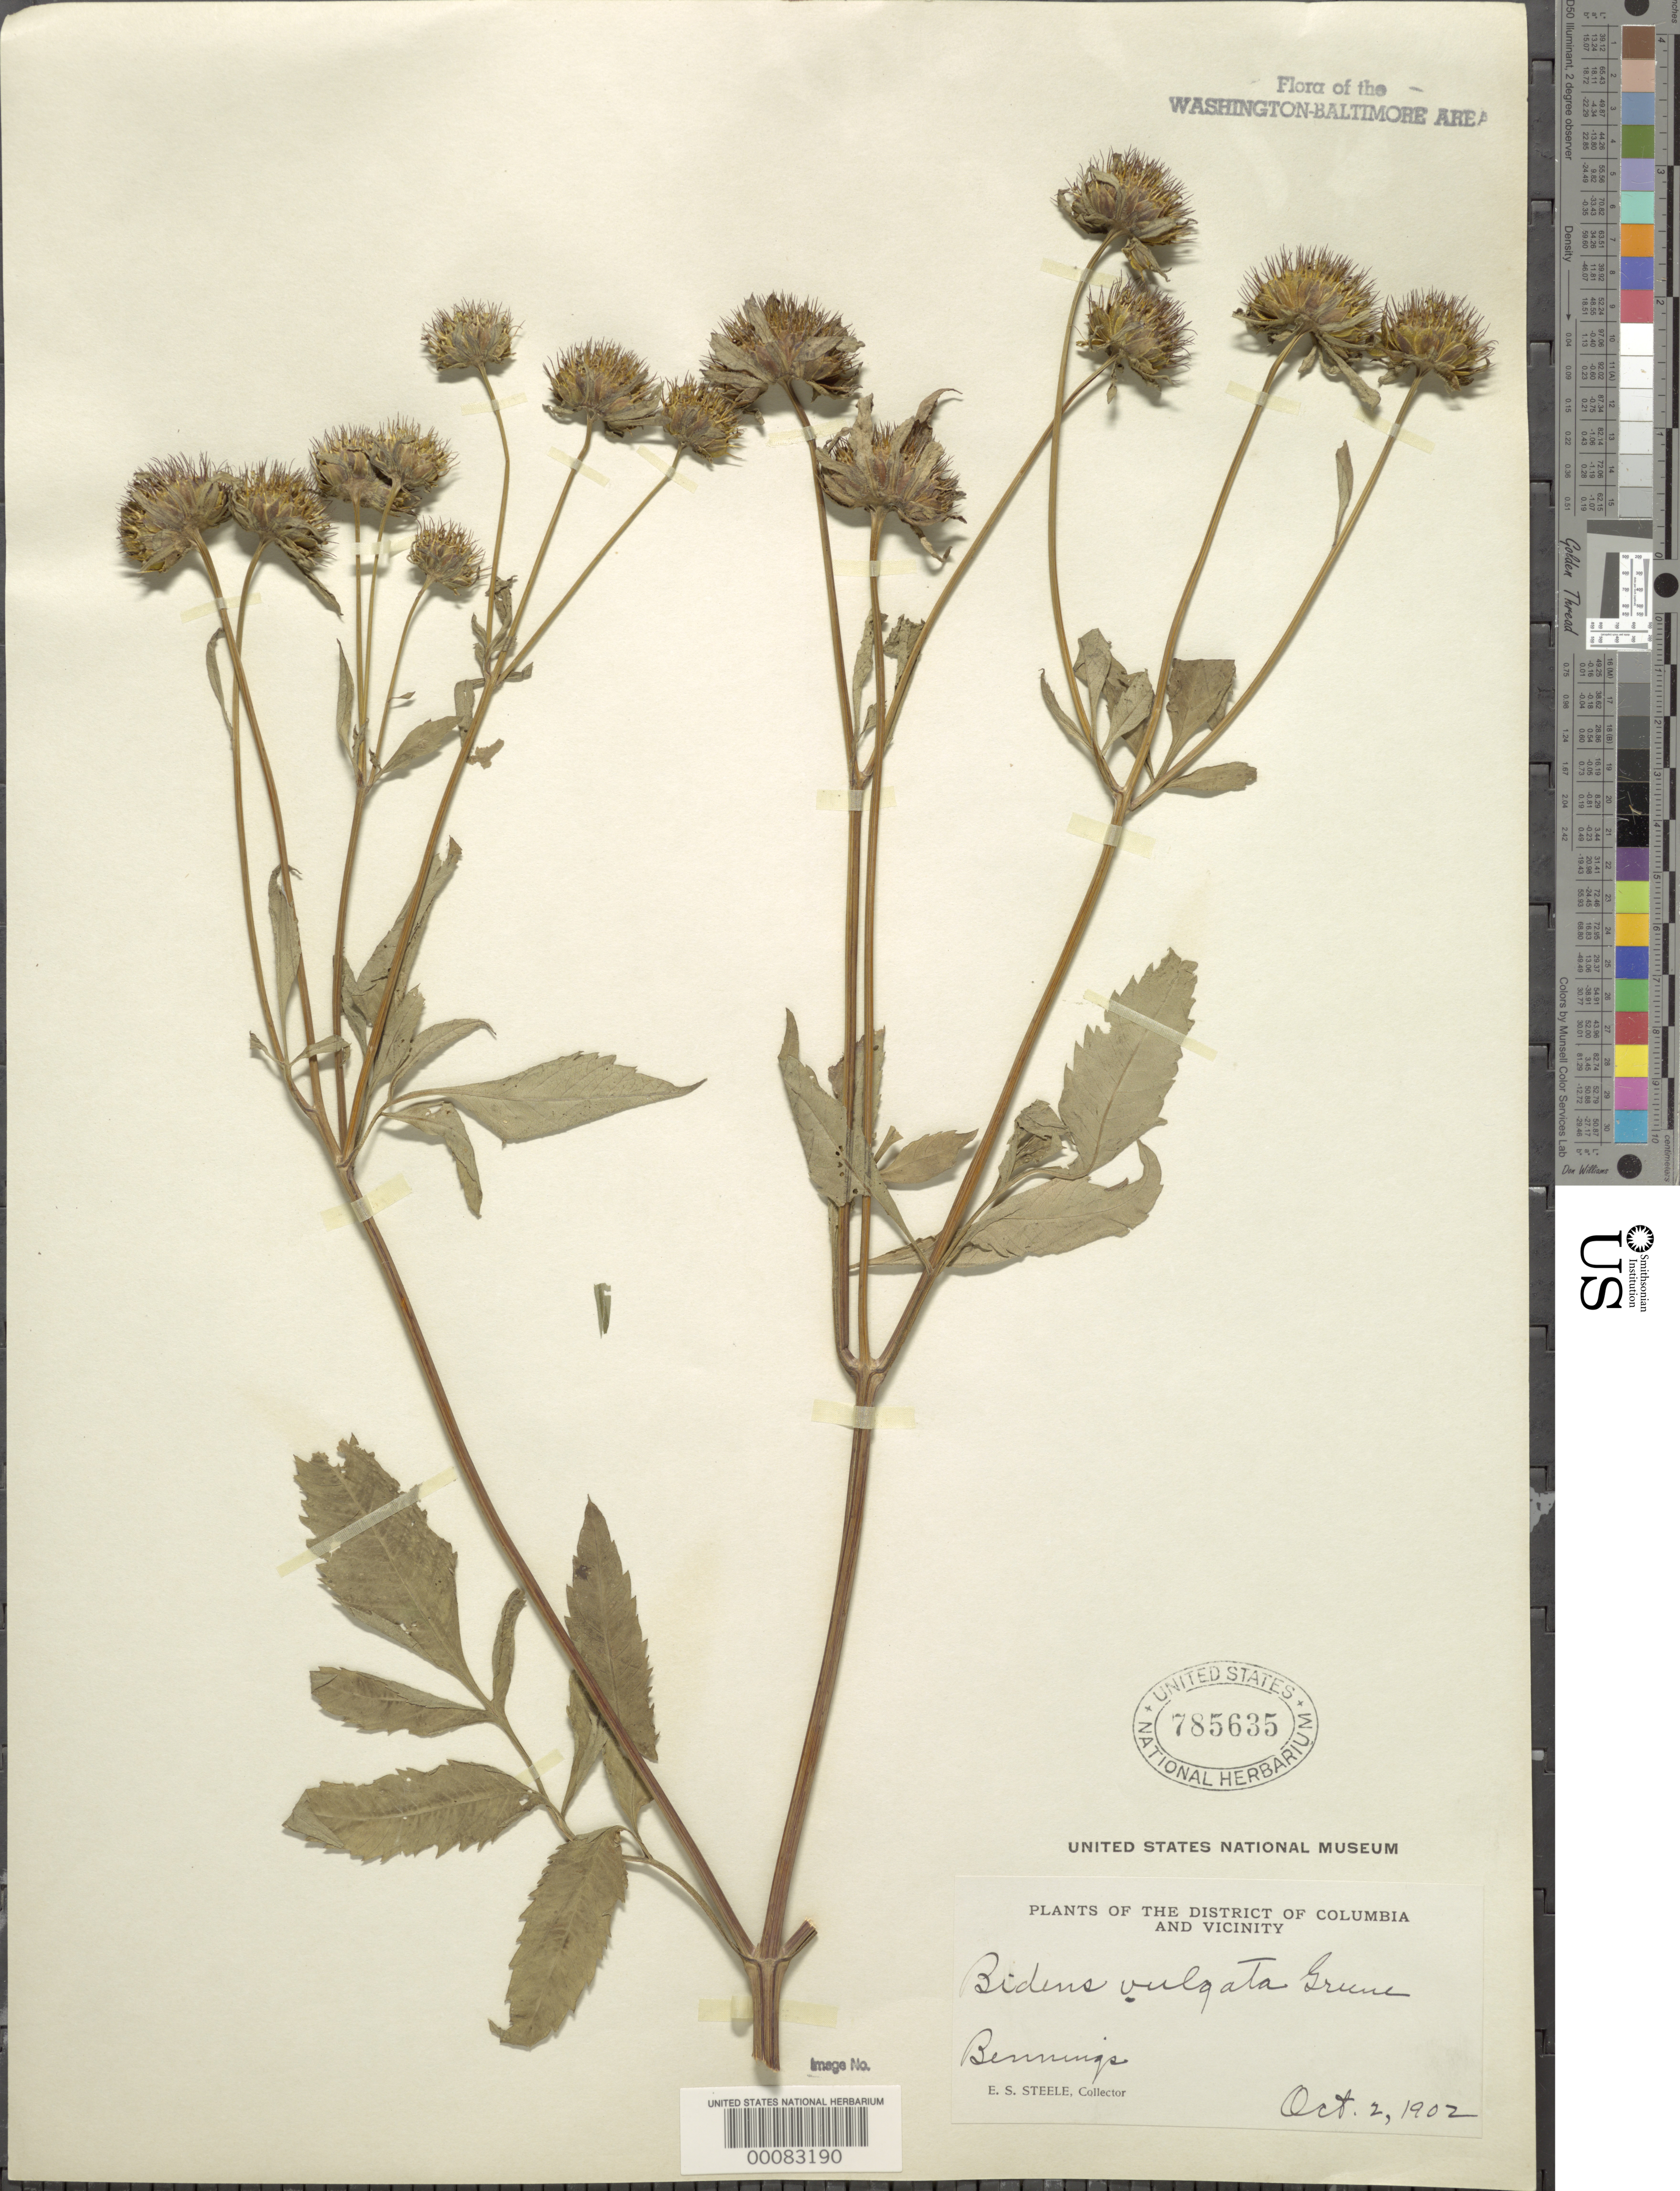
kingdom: Plantae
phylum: Tracheophyta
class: Magnoliopsida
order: Asterales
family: Asteraceae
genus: Bidens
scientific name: Bidens vulgata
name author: Greene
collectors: E. Steele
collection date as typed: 02 Oct 1902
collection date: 1902-10-02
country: United States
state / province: District of Columbia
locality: Bennings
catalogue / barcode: US 785635